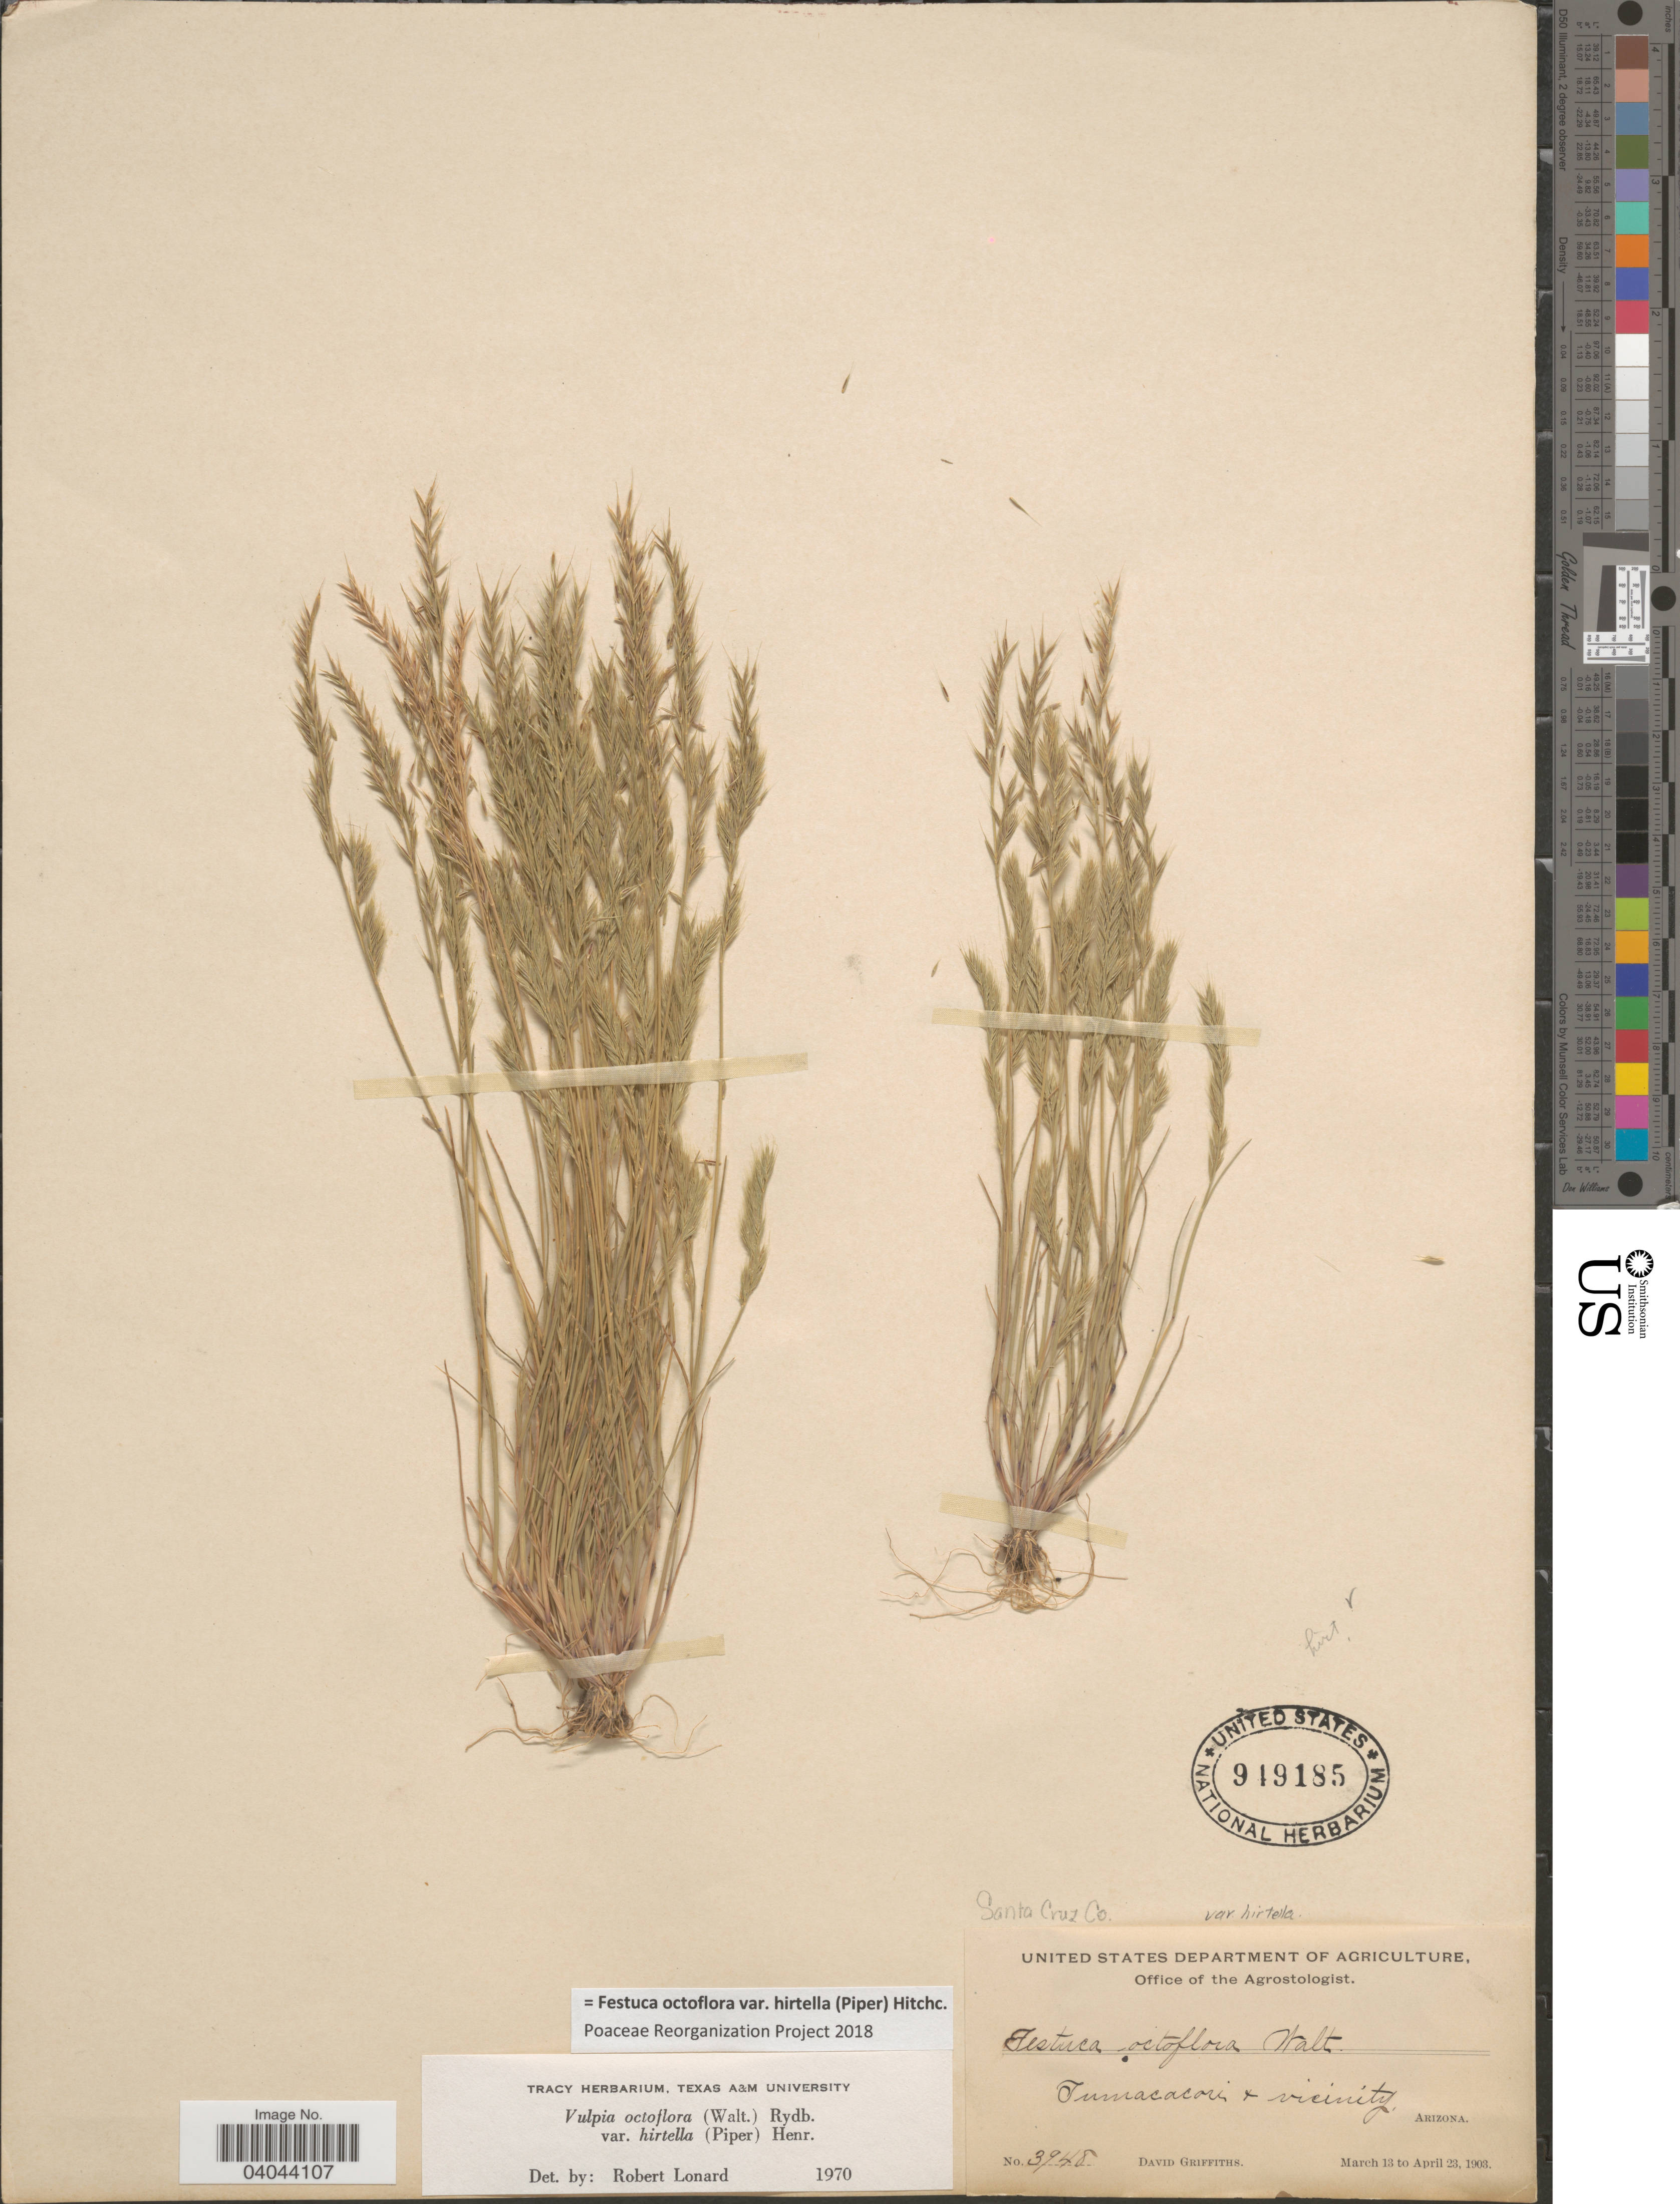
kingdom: Plantae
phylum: Tracheophyta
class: Liliopsida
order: Poales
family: Poaceae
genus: Festuca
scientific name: Festuca octoflora var. hirtella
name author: Piper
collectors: D. Griffiths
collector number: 3948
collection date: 1903-03-13/1903-04-23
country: United States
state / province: Arizona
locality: Santa Cruz Co. Tumacacori + vicinity.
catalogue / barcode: US 949185